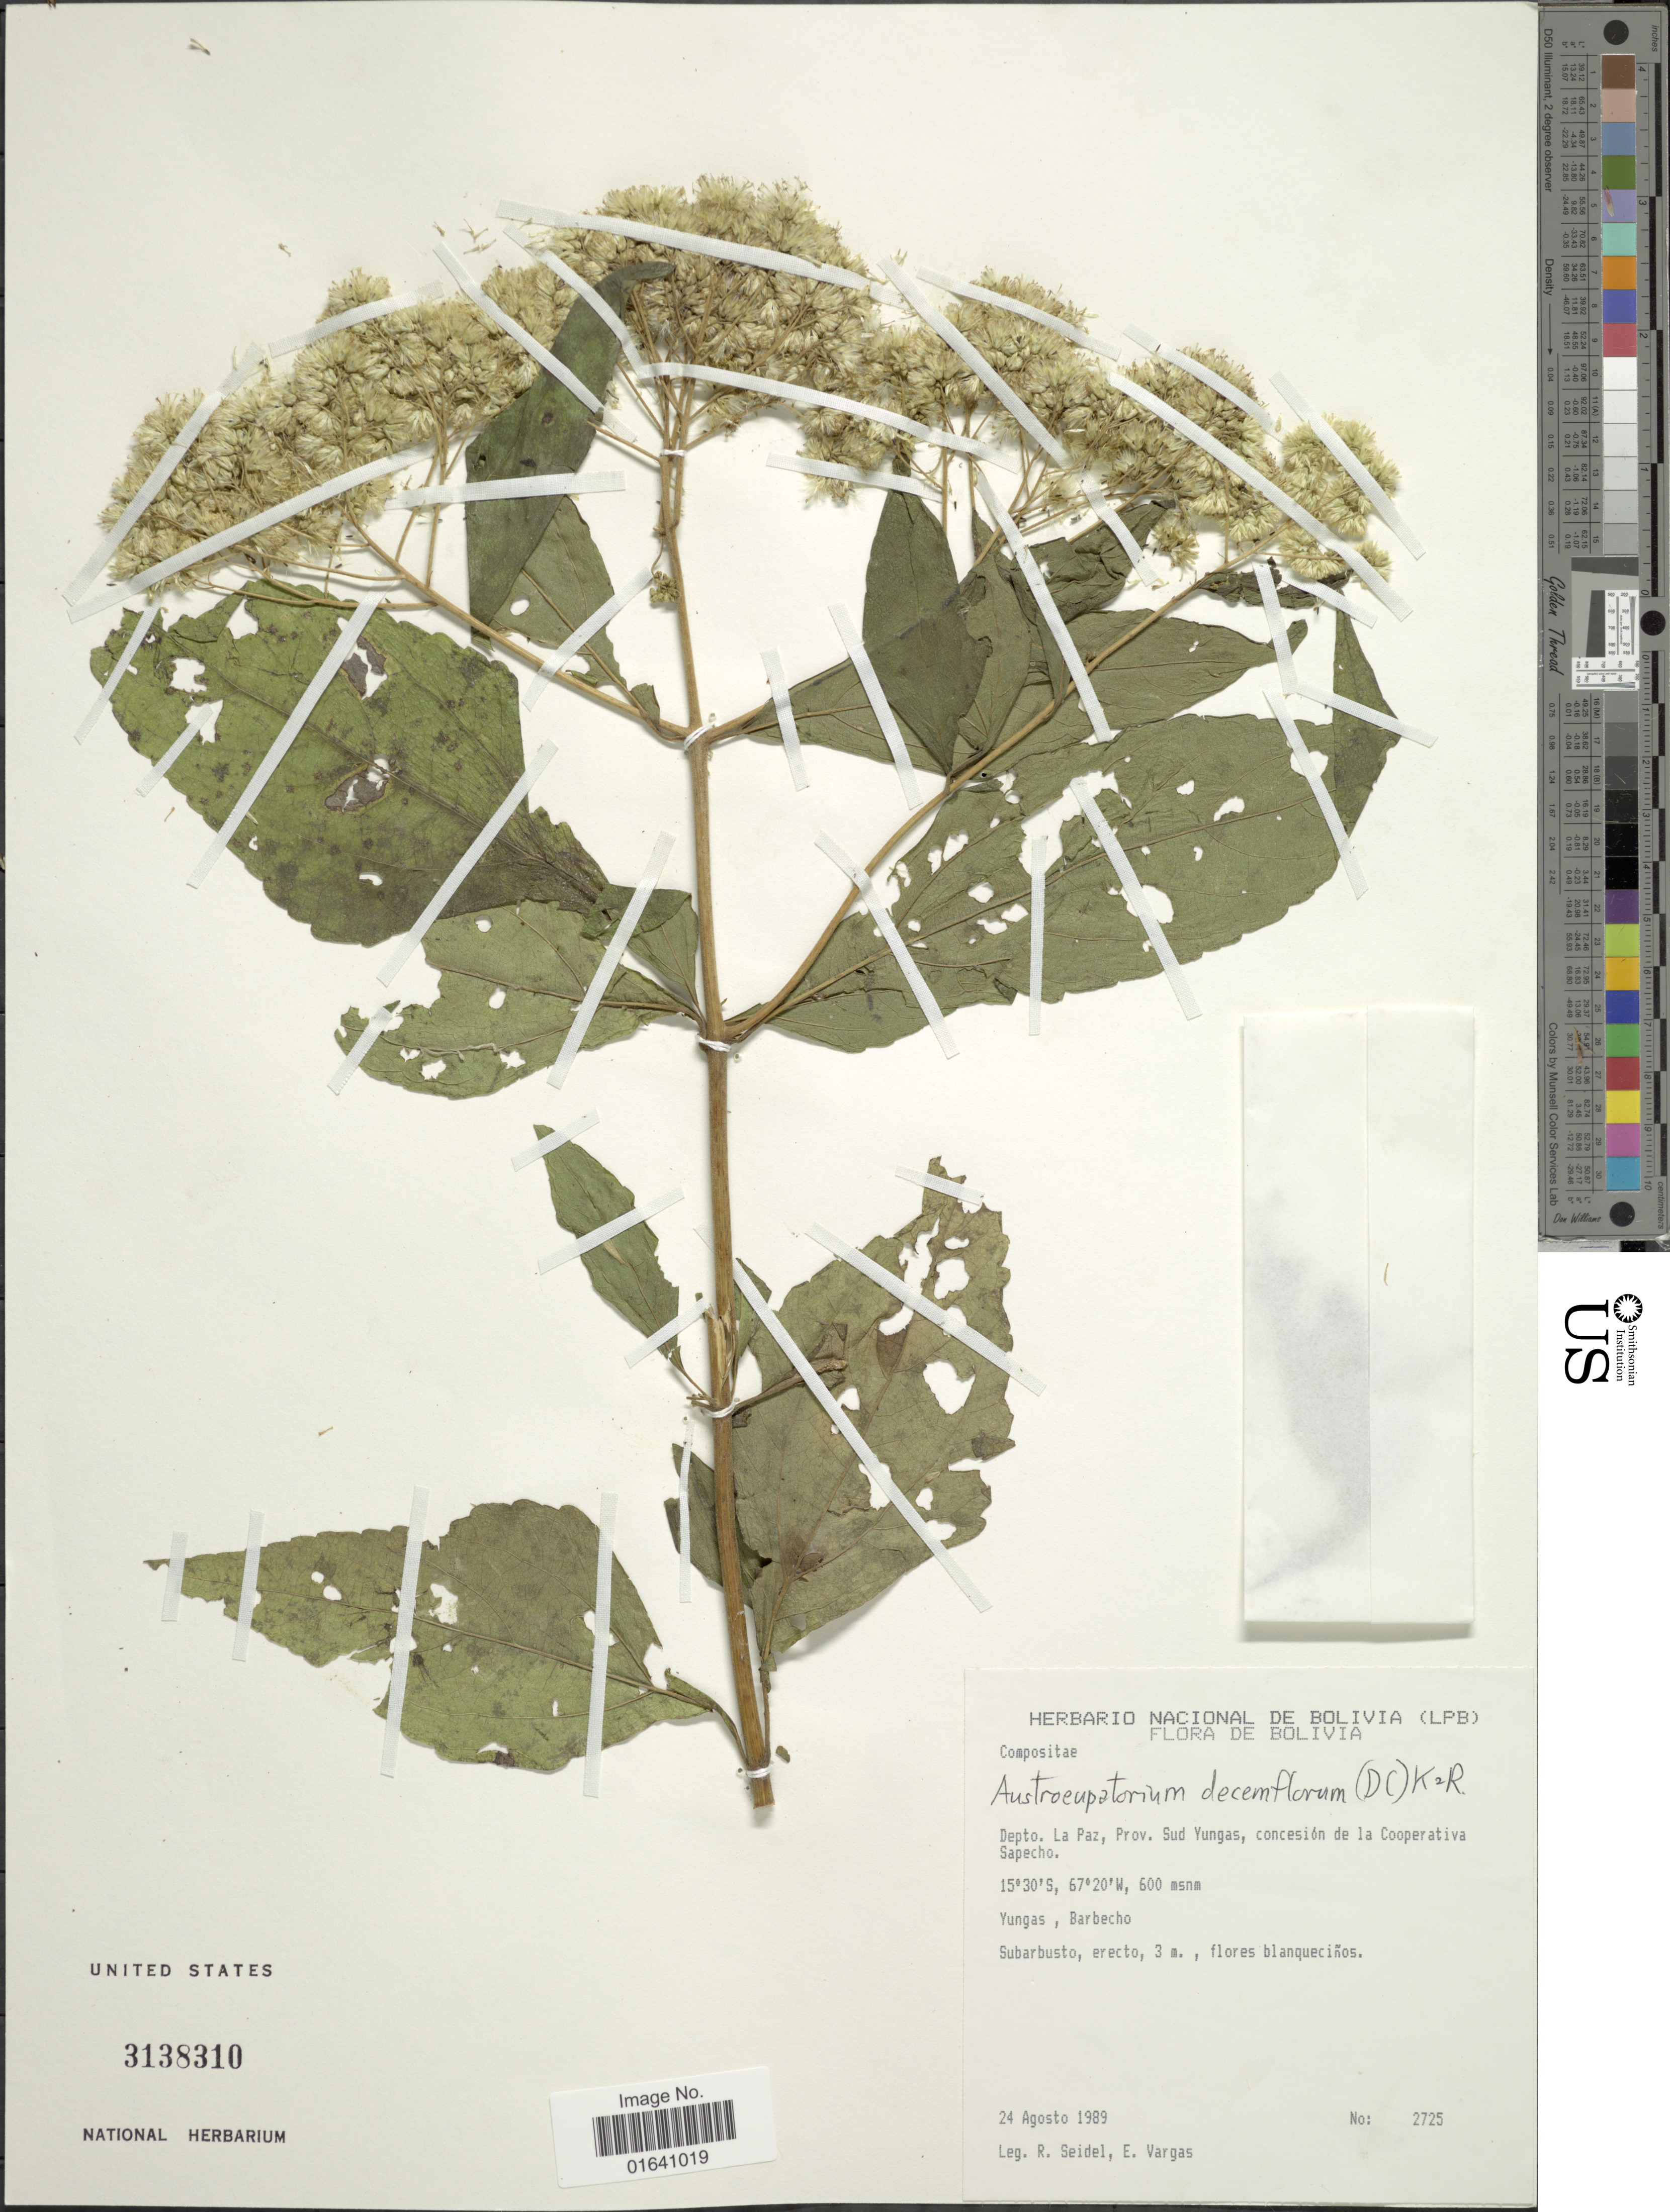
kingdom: Plantae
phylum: Tracheophyta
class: Magnoliopsida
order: Asterales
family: Asteraceae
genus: Austroeupatorium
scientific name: Austroeupatorium decemflorum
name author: (DC.) R.M. King & H. Rob.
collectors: R. Seidel & E. Vargas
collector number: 2725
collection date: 1989-08-24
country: Bolivia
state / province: La Paz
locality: Depto. la Paz, prov. Sud Yungas, concesión de la cooperativa Sapecho, Yungas, Barbecho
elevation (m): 600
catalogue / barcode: US 3138310